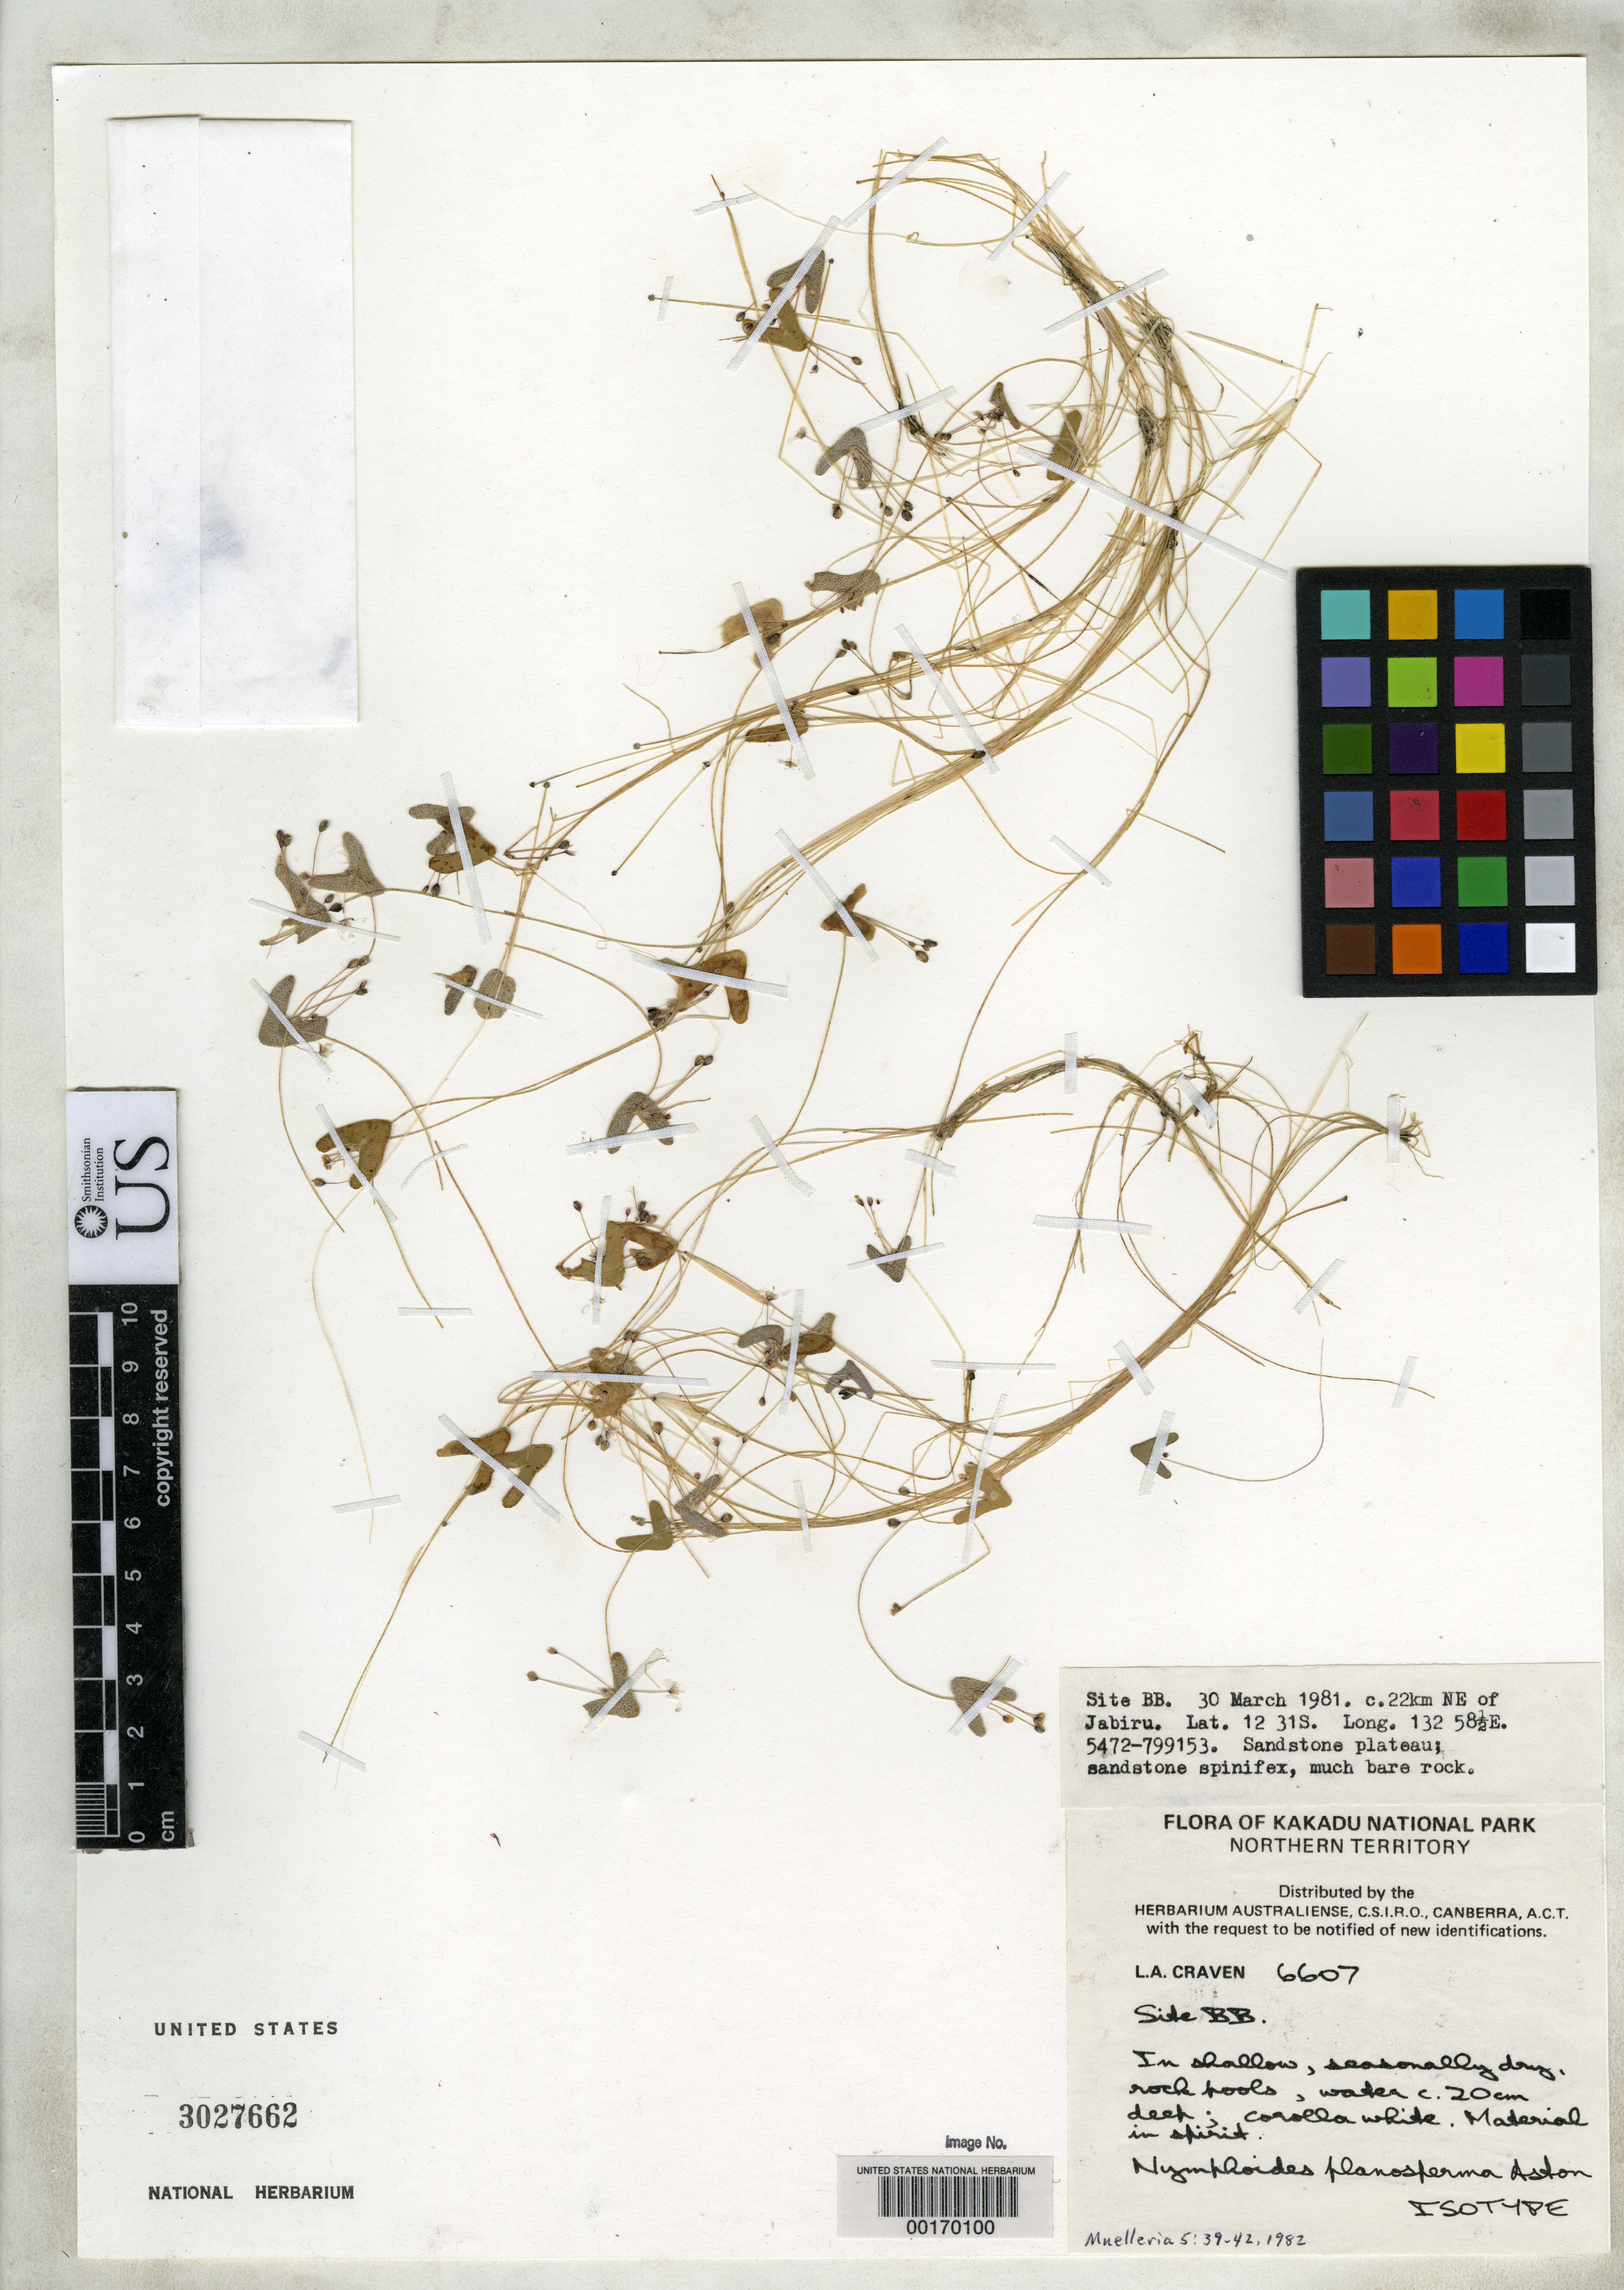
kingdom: Plantae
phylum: Tracheophyta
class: Magnoliopsida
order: Asterales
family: Menyanthaceae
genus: Nymphoides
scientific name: Nymphoides planosperma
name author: Aston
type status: Isotype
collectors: L. A. Craven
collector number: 6607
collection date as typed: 30 Mar 1981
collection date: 1981-03-30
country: Australia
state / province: Northern Territory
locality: Ca. 22 km NE of Jabiru.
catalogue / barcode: US 3027662